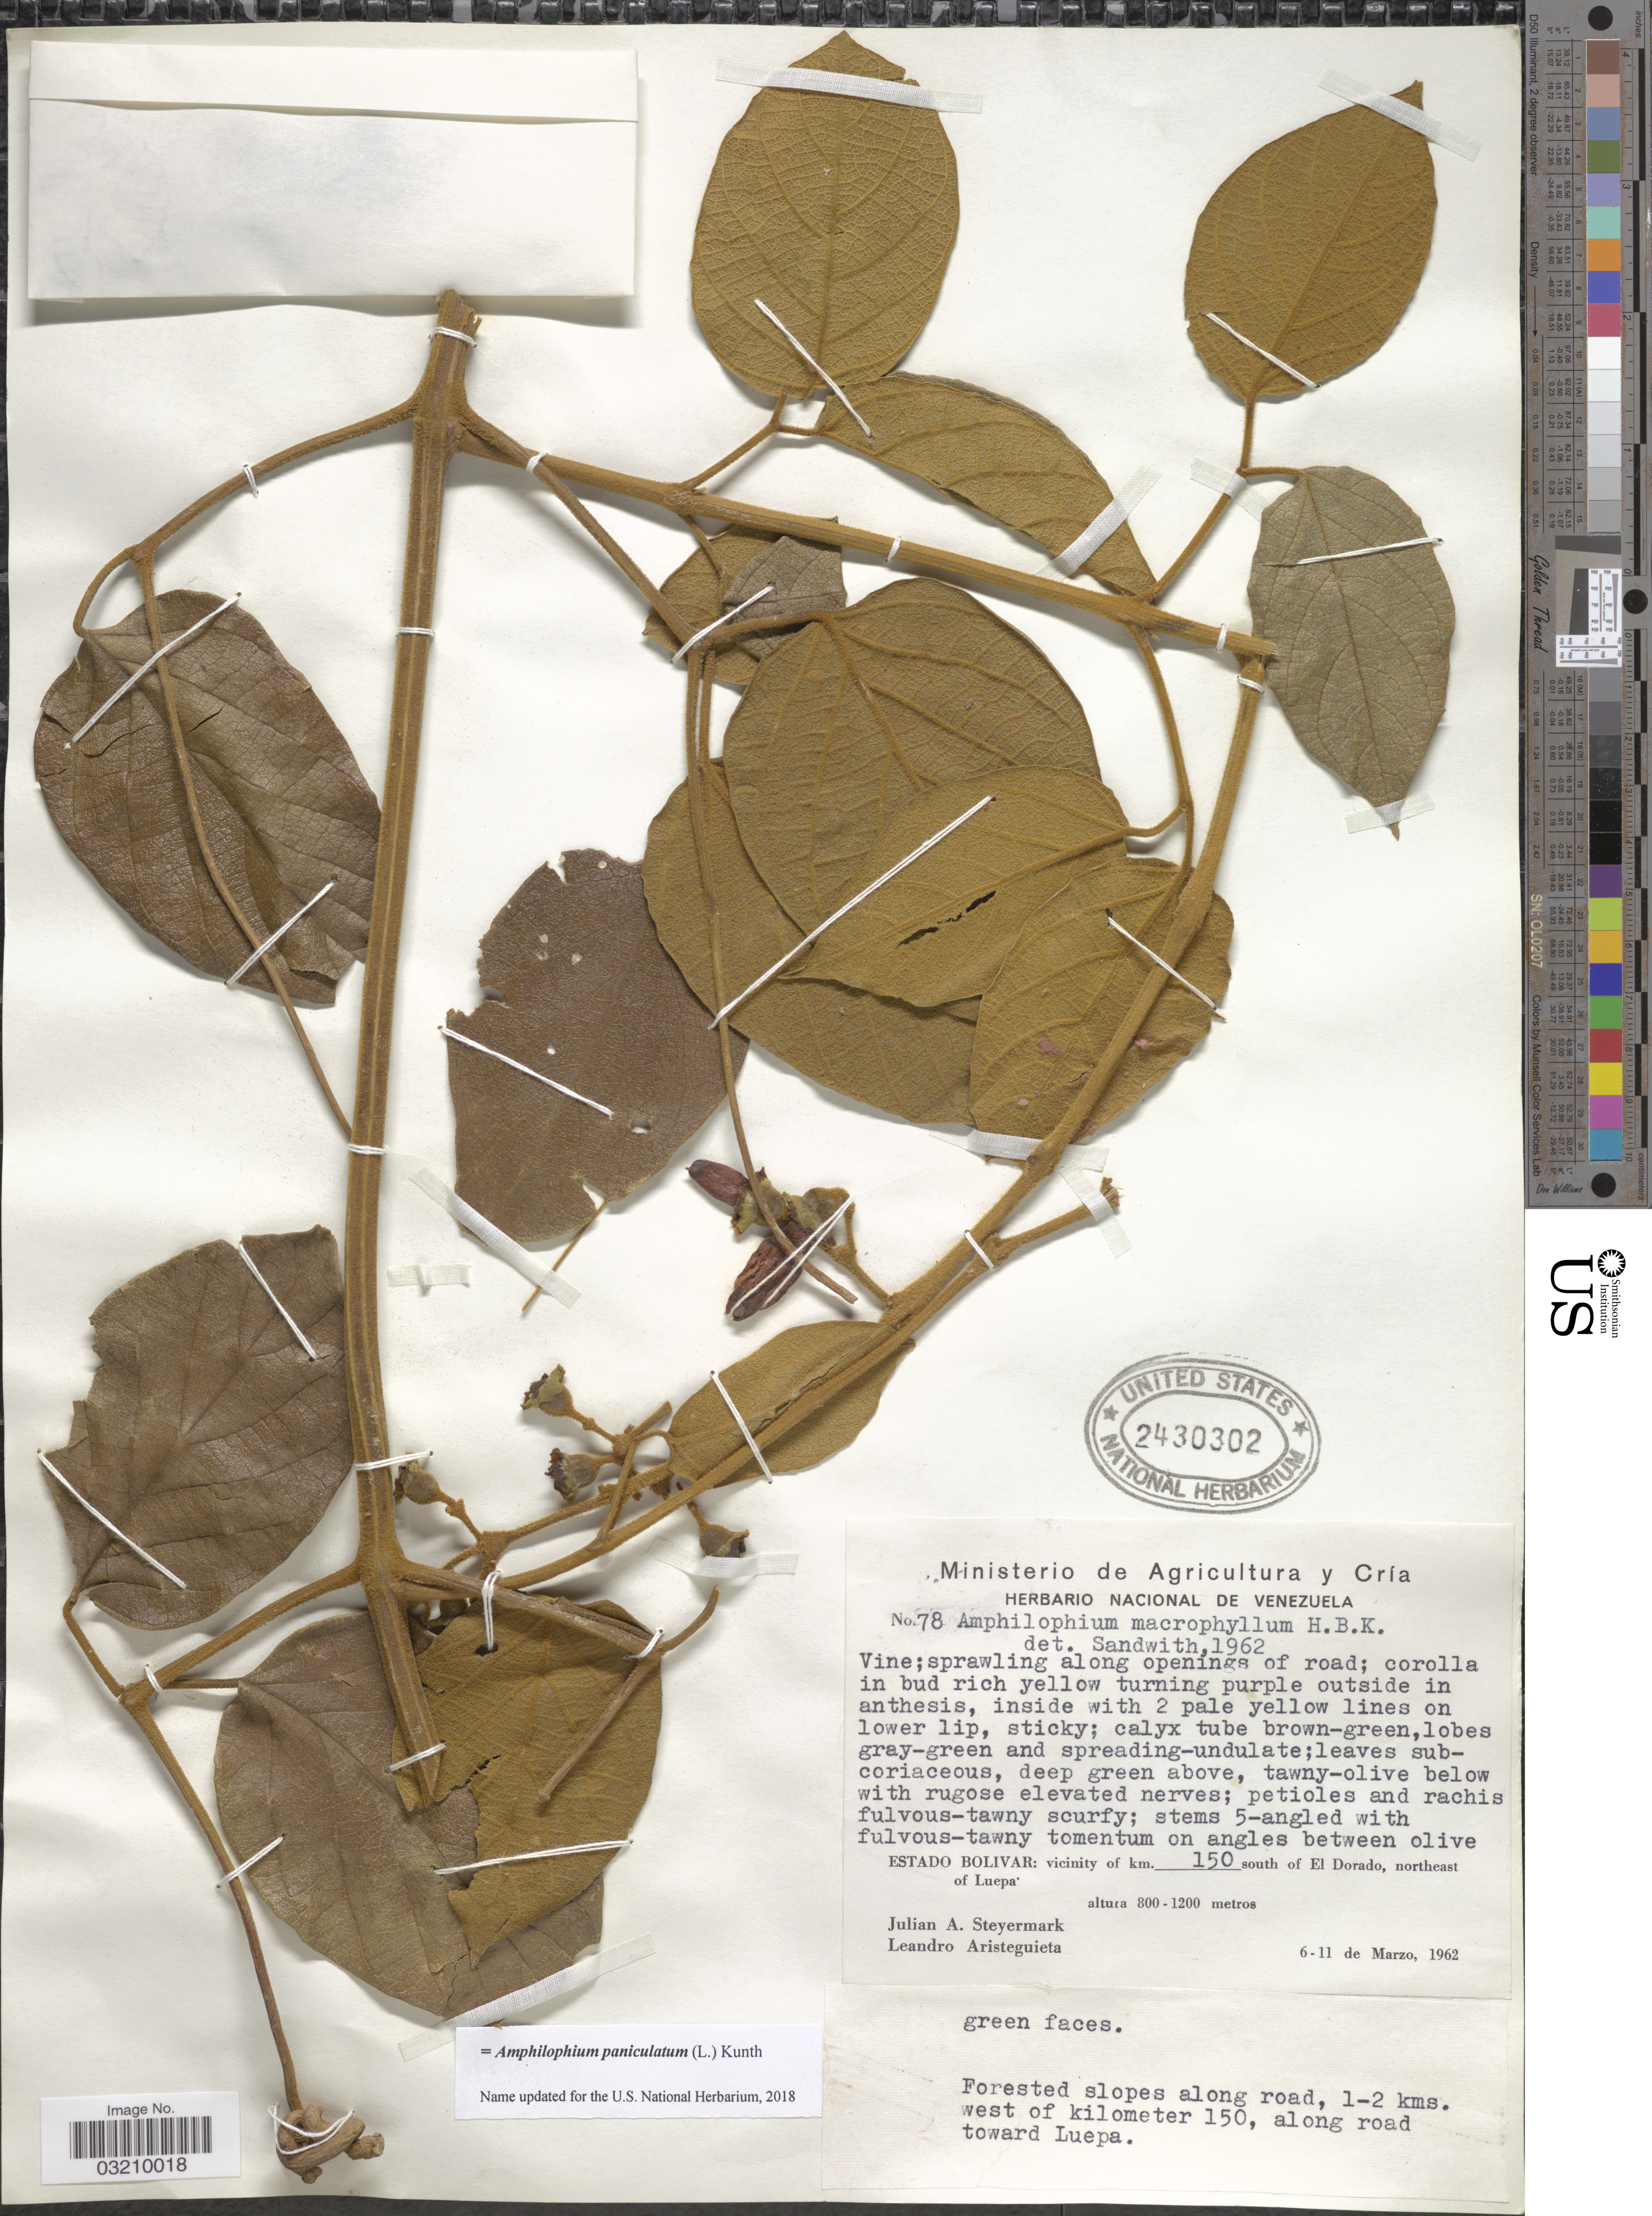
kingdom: Plantae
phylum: Tracheophyta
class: Magnoliopsida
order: Lamiales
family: Bignoniaceae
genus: Amphilophium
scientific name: Amphilophium paniculatum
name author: (L.) Kunth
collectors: J. Steyermark & L. Aristeguieta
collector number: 78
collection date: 1962-03-06/1962-03-11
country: Colombia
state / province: Bolívar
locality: Vicinity of km. 150 south of El Dorado, northeast of Luepa. Forested slopes along road, 1-2 kms. west of kilometer 150, along road toward Lurepa.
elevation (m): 800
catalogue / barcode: US 2430302